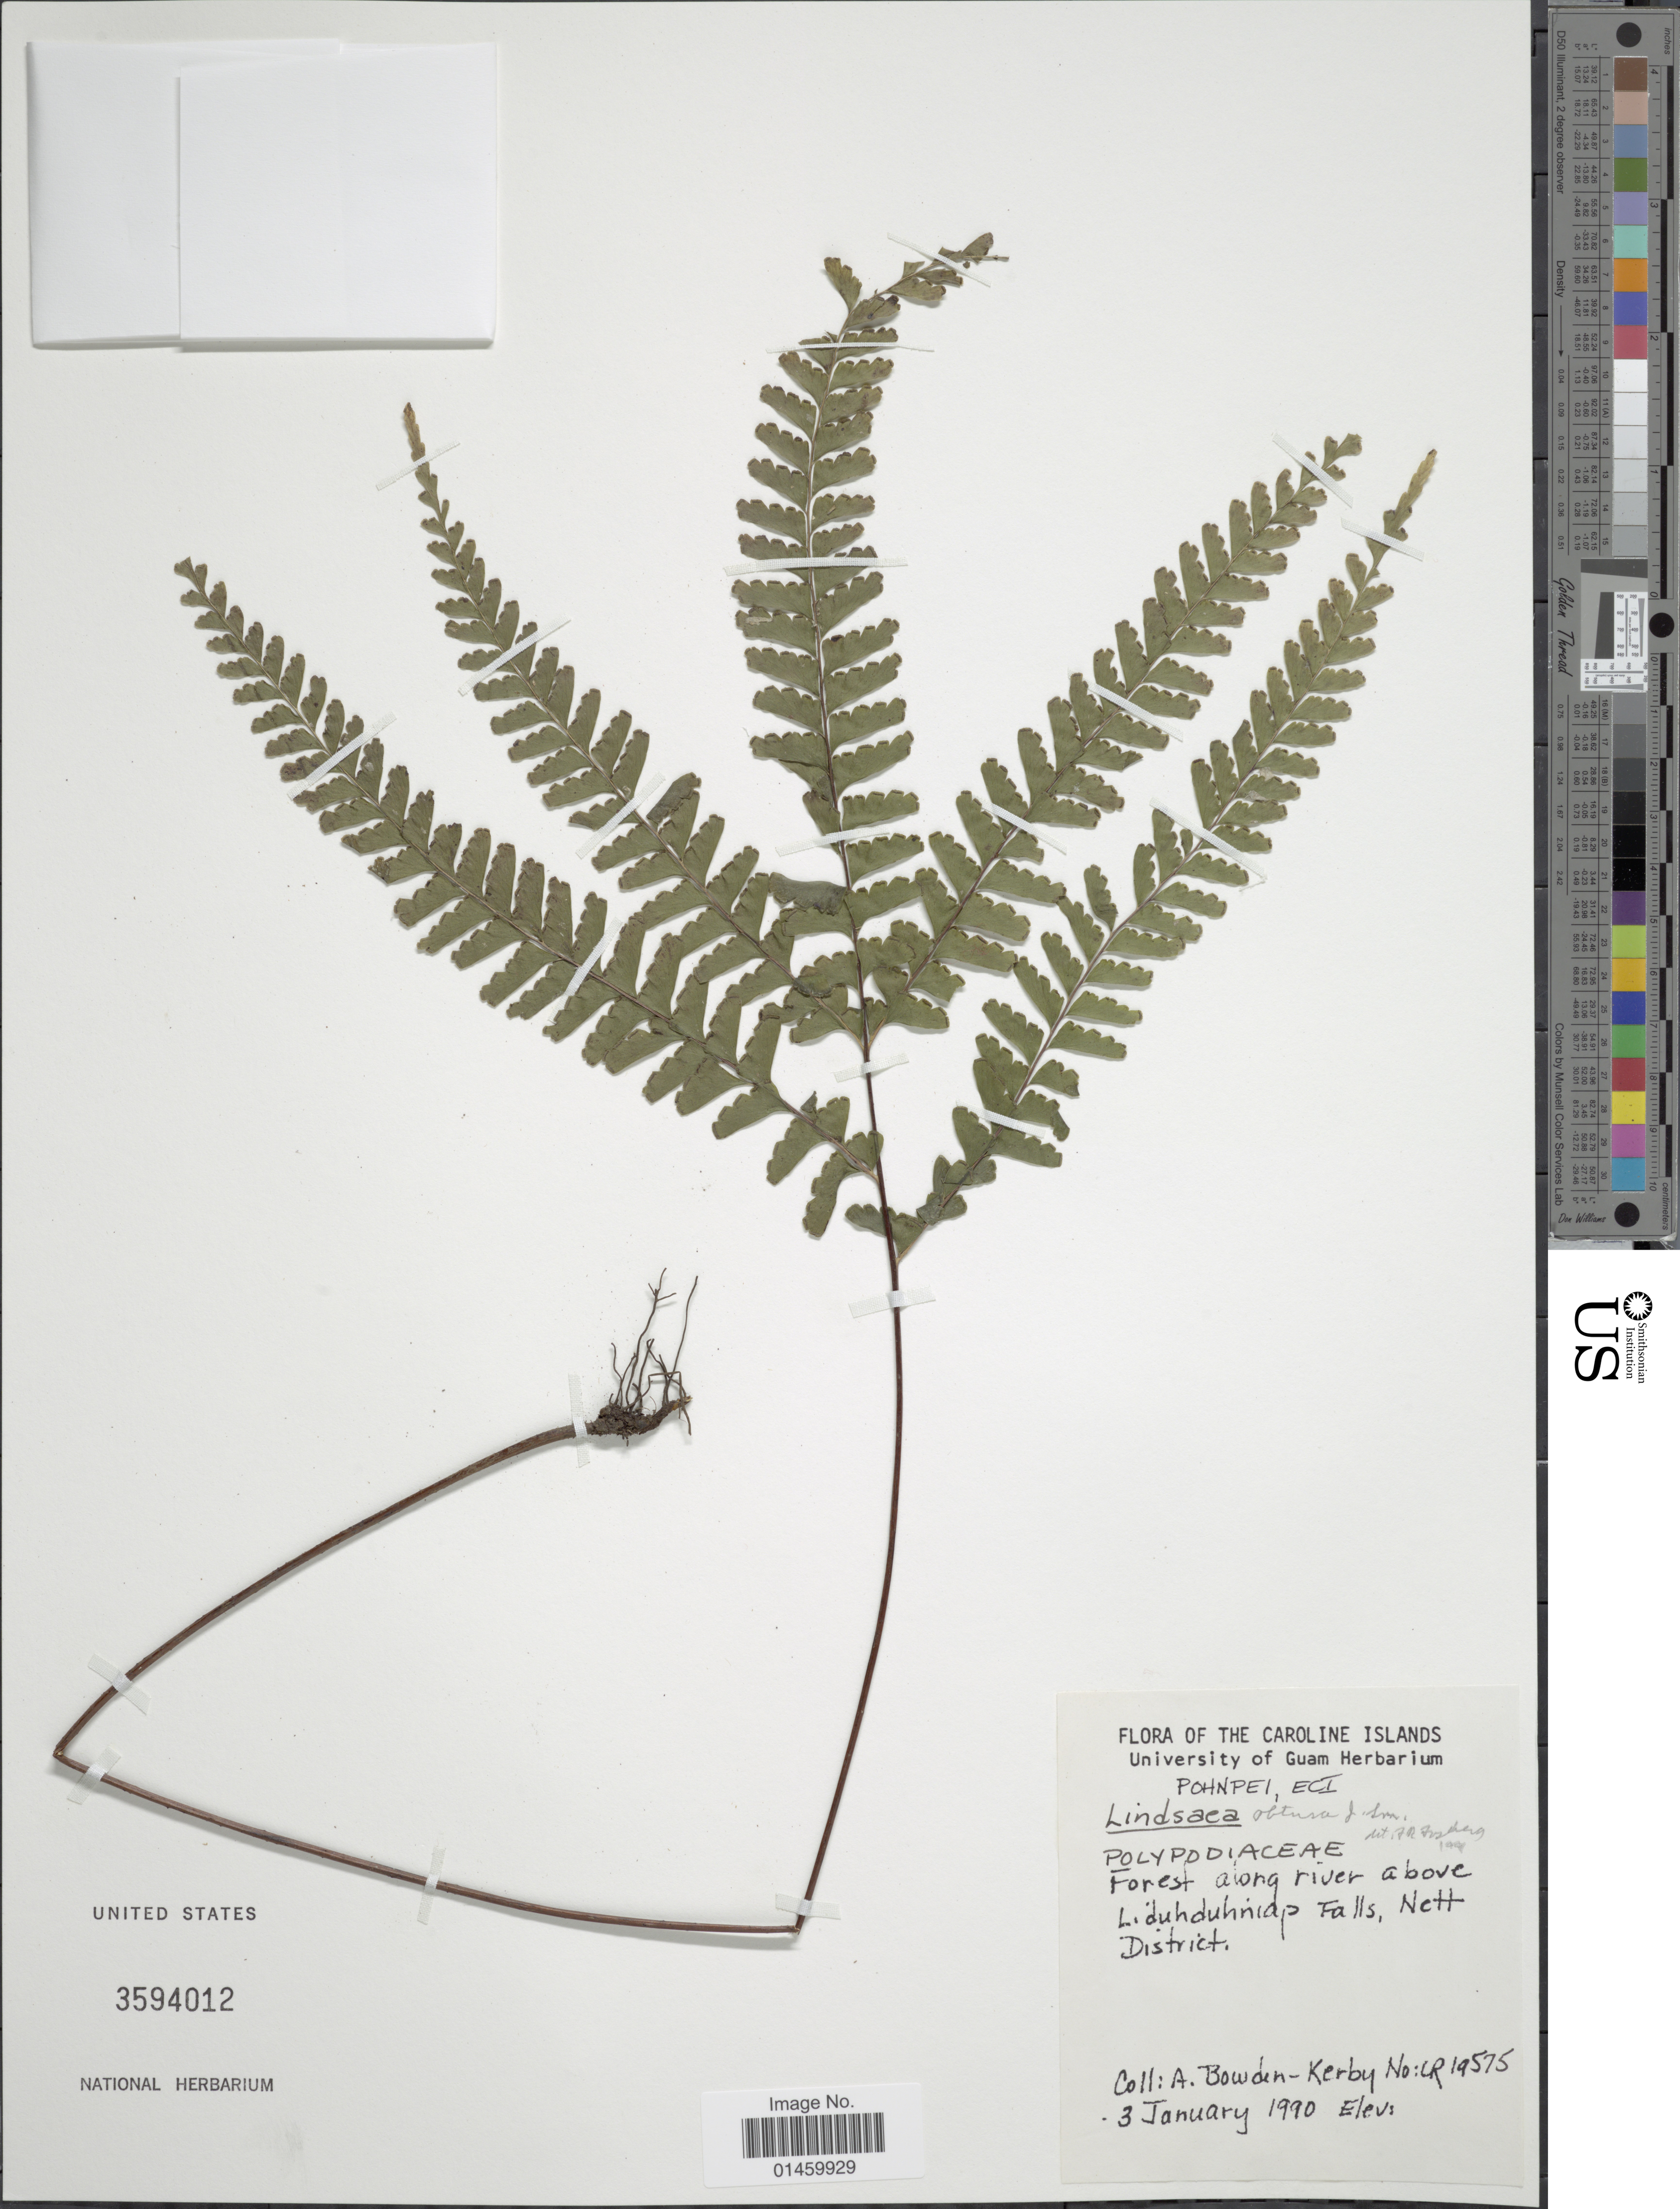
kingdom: Plantae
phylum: Tracheophyta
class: Polypodiopsida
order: Polypodiales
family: Lindsaeaceae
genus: Lindsaea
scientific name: Lindsaea obtusa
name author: J. Sm. ex Hook.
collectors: A. Bowden-Kerby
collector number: LR19575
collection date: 1990-01-03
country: Micronesia, Federated States of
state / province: Pohnpei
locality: The Caroline Islands. Forest along river above Liduhduhniap Falls, Nett District.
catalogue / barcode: US 3594012